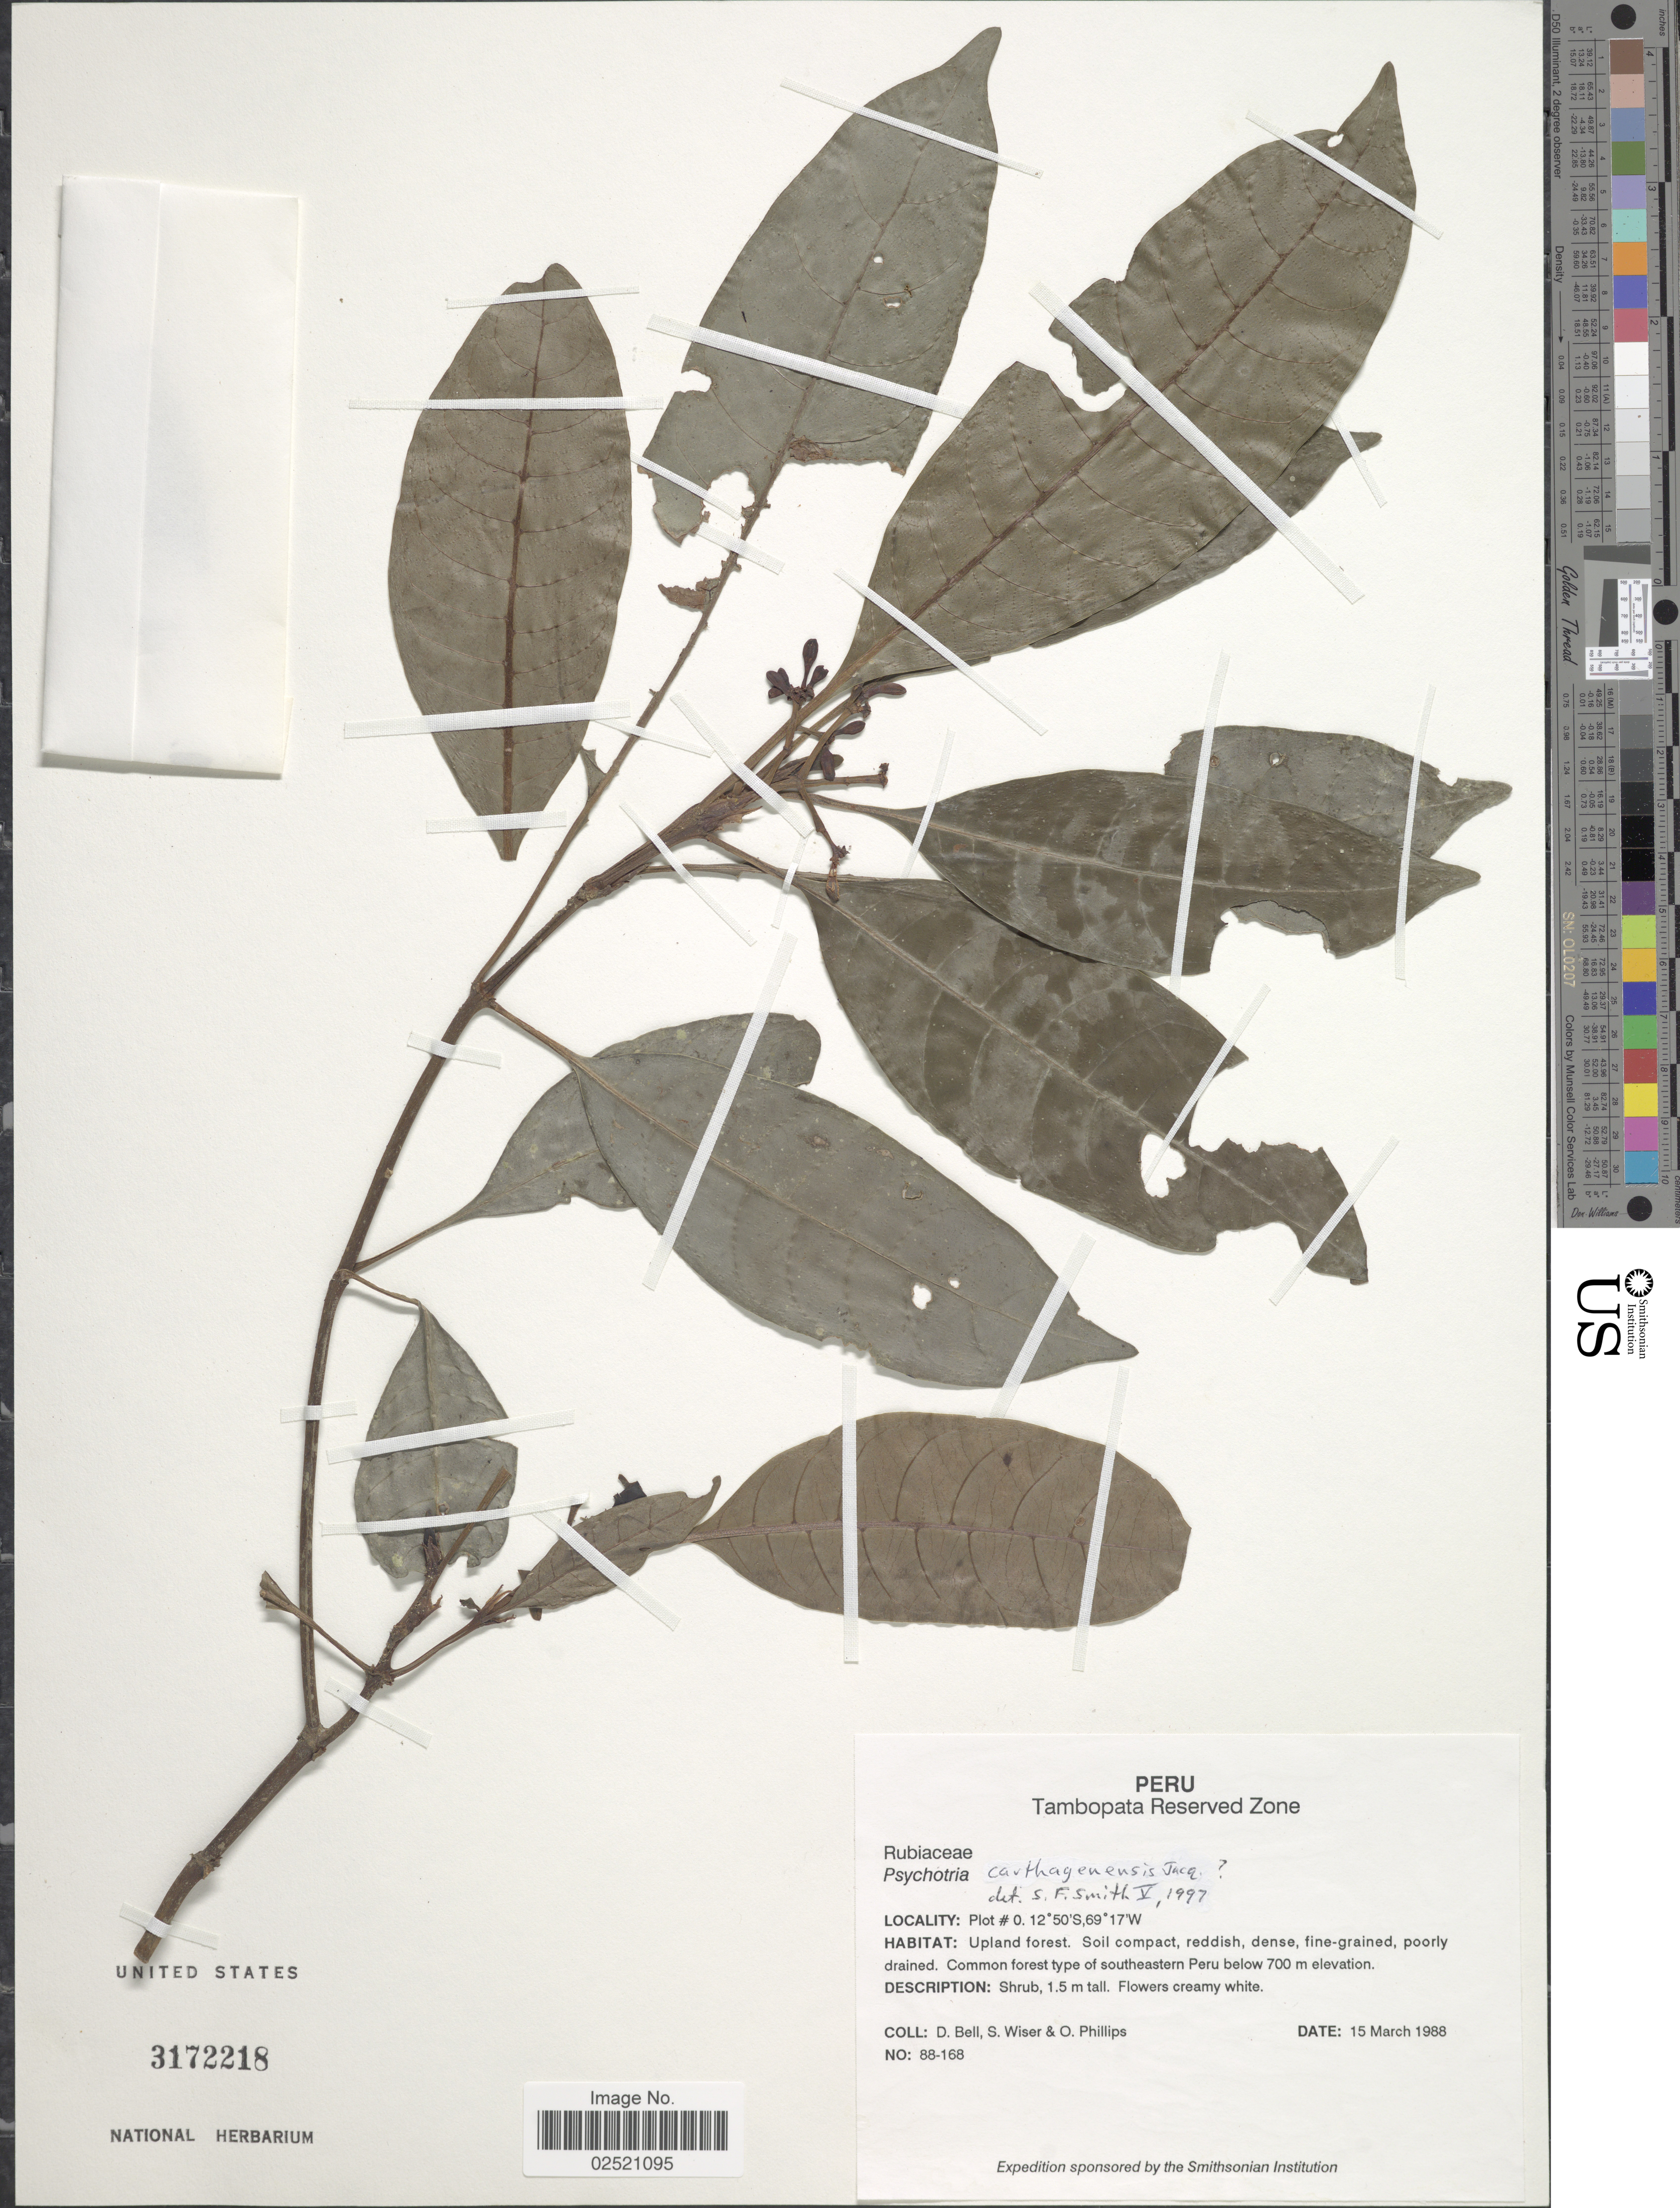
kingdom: Plantae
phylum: Tracheophyta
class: Magnoliopsida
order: Gentianales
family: Rubiaceae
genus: Psychotria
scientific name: Psychotria carthagenensis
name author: Jacq.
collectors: D. A. Bell, S. Wiser & O. Phillips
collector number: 88-168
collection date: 1988-03-15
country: Peru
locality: Tambopata Reserved Zone, Plot #, Upland forest, forest type of southeastern Peru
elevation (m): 700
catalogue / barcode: US 3172218